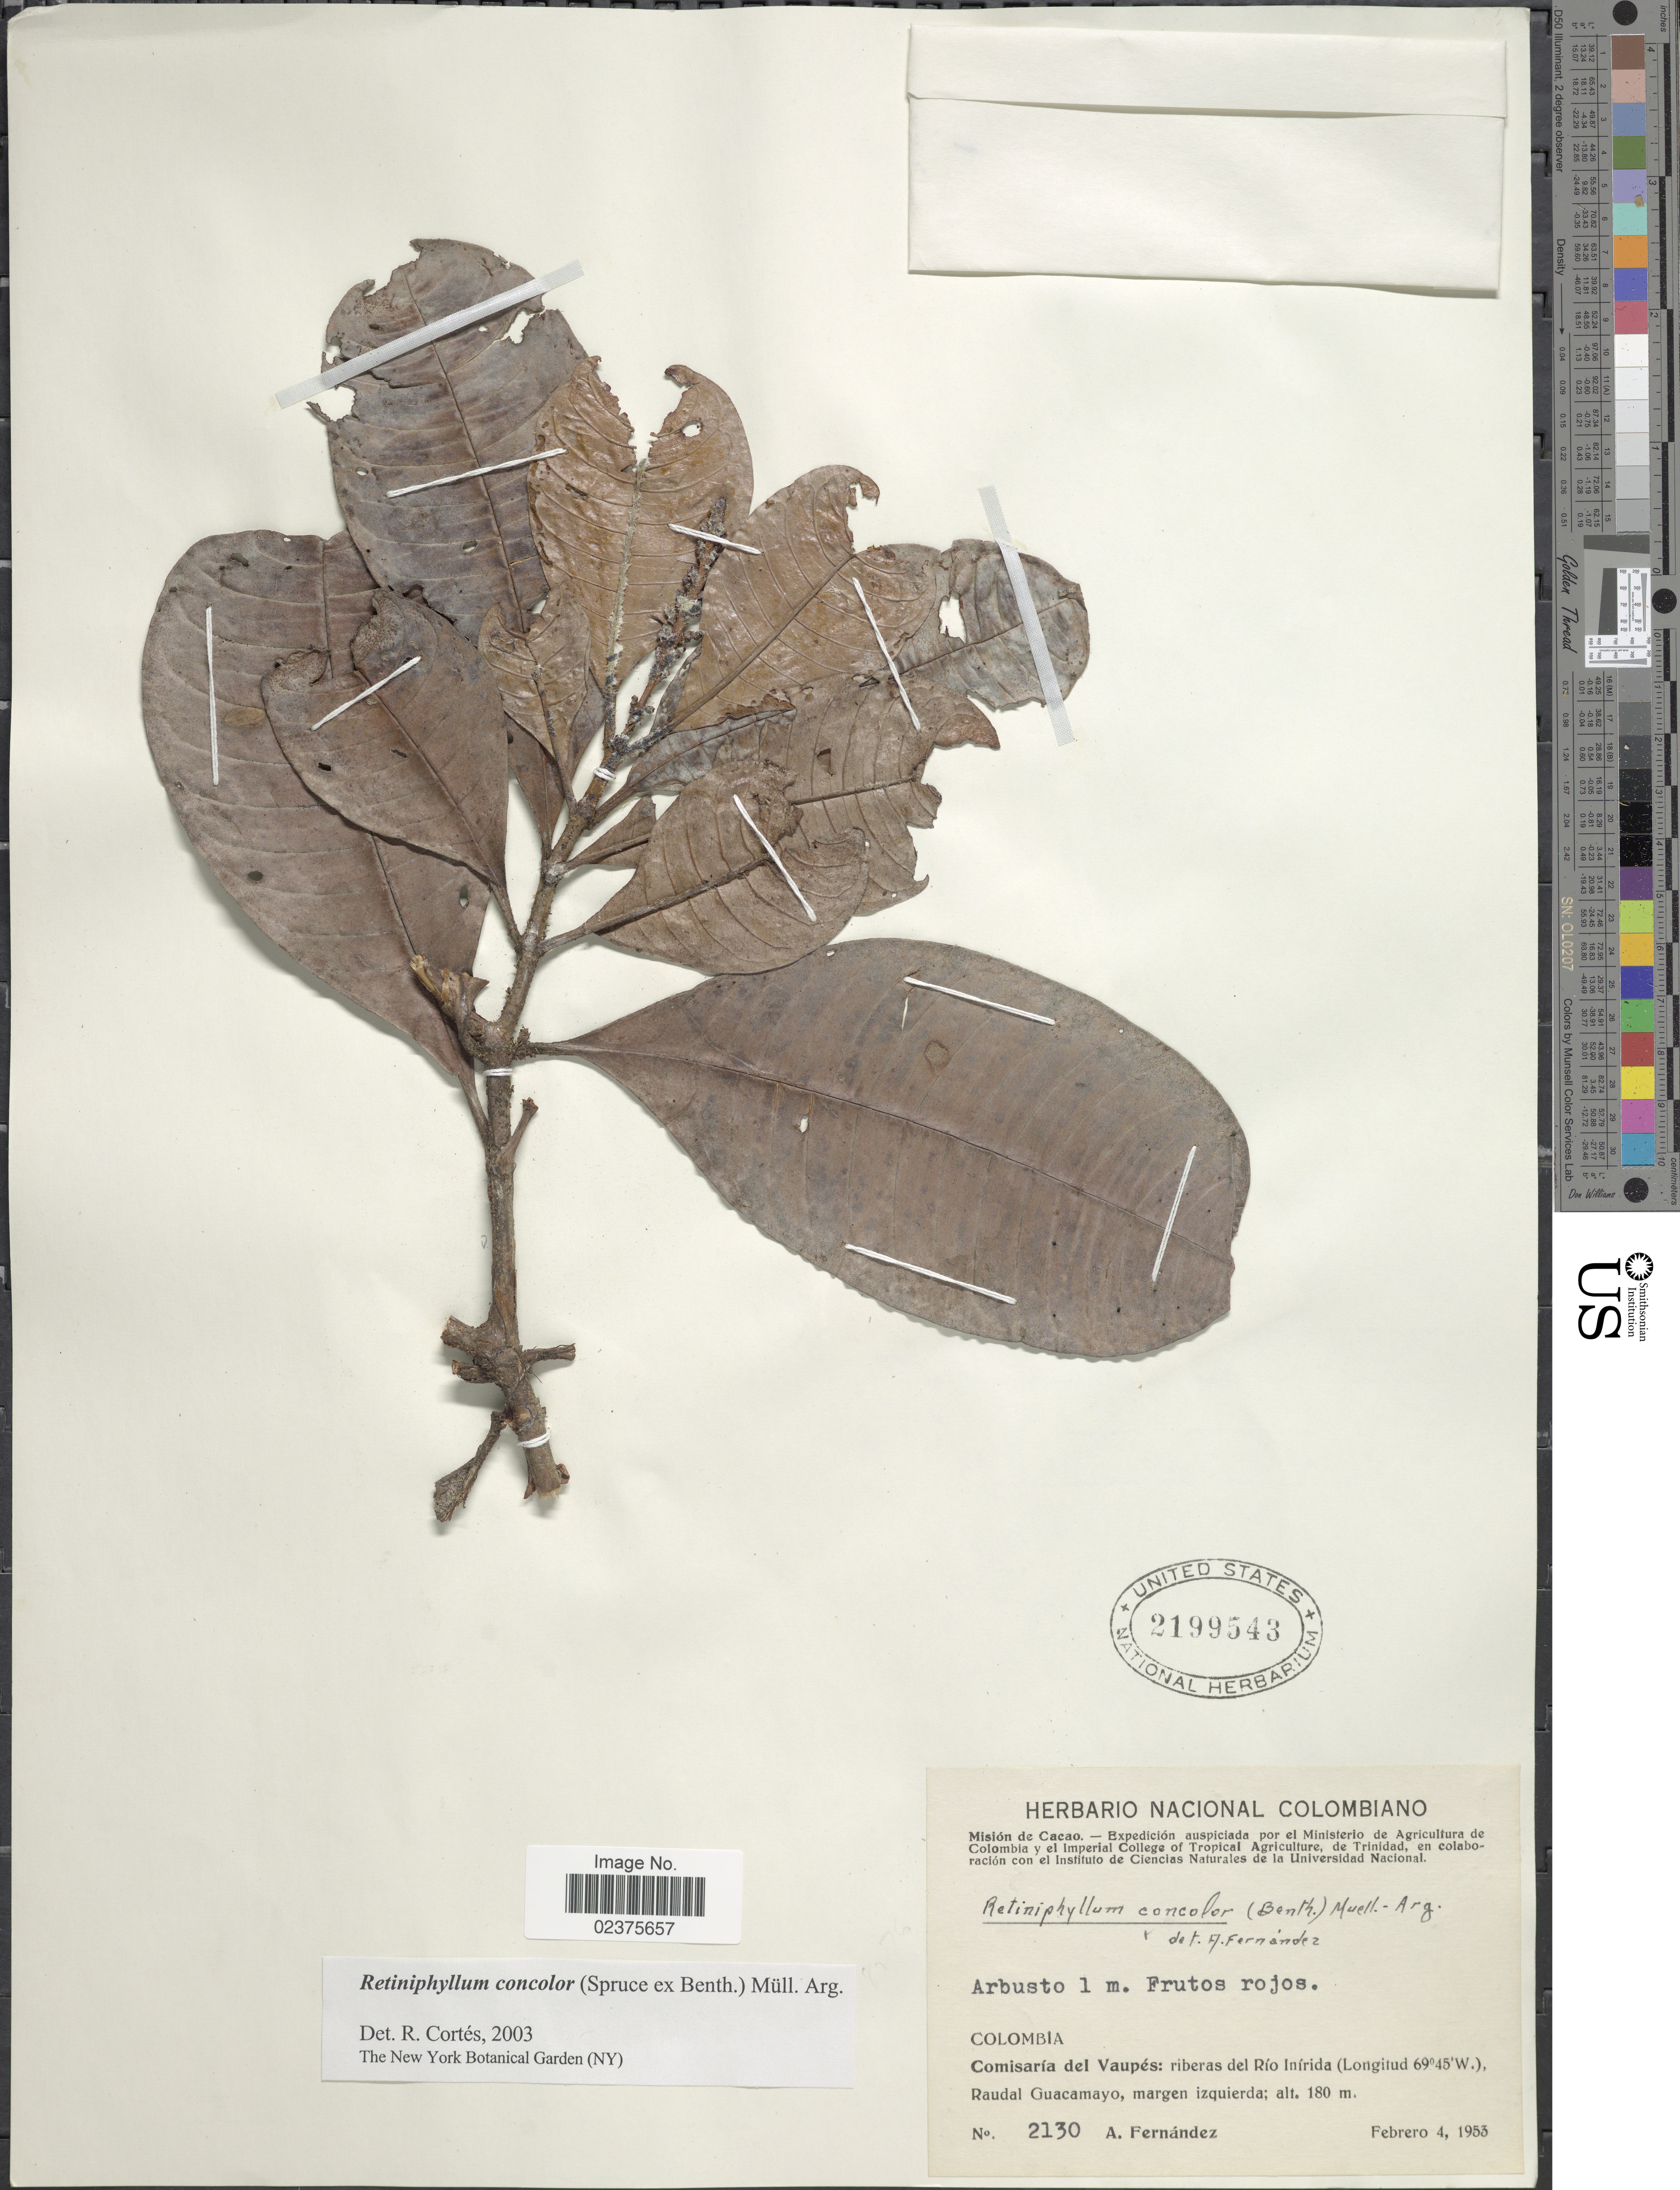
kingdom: Plantae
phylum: Tracheophyta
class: Magnoliopsida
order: Gentianales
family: Rubiaceae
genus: Retiniphyllum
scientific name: Retiniphyllum concolor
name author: (Spruce ex Benth.) Müll. Arg.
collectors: A. Fernández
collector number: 2130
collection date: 1953-02-04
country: Colombia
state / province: Vaupés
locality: Comisaría del Vaupés: riberas del Río Inírida. Raudal Guacamayo, margen izquierda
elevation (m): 180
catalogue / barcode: US 2199543